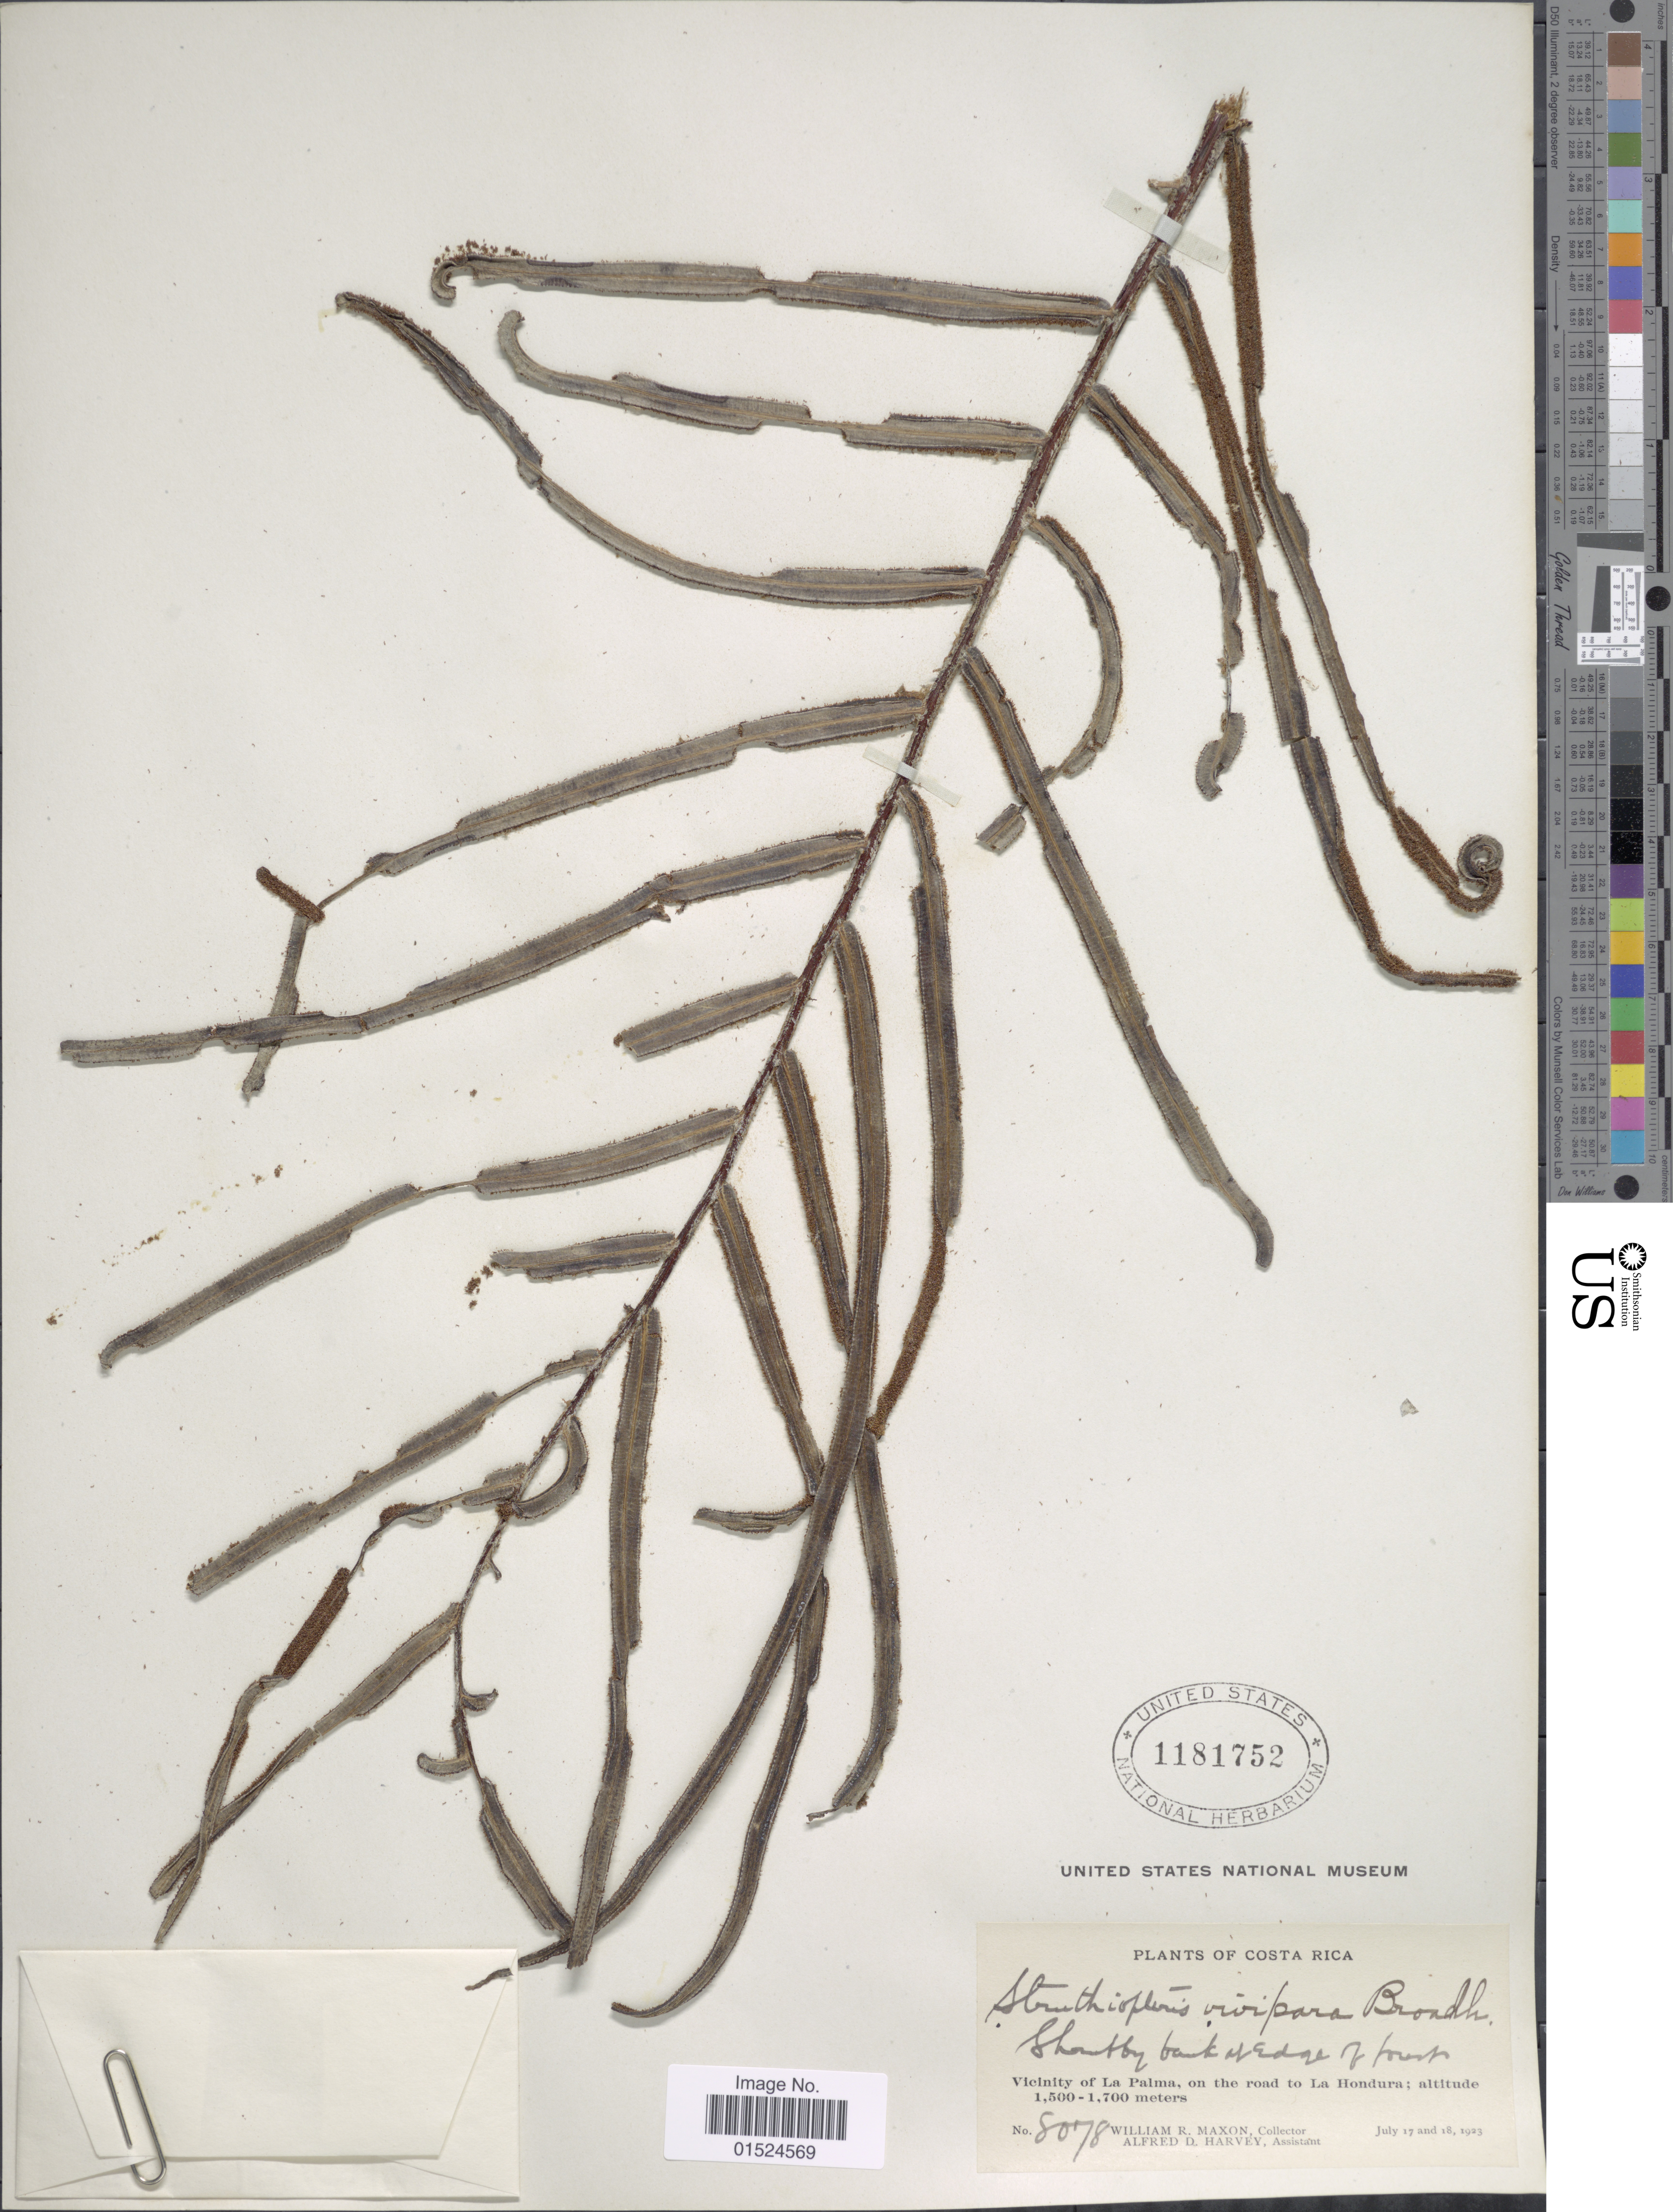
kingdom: Plantae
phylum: Tracheophyta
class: Polypodiopsida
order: Polypodiales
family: Blechnaceae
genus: Blechnum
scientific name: Blechnum viviparum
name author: (Broadh.) C. Chr.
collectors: W. R. Maxon & A. D. Harvey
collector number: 8078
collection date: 1923-07-17/1923-07-18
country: Costa Rica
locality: Vicinity of La Palma, on the road to La Hondura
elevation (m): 1500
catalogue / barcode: US 1181752